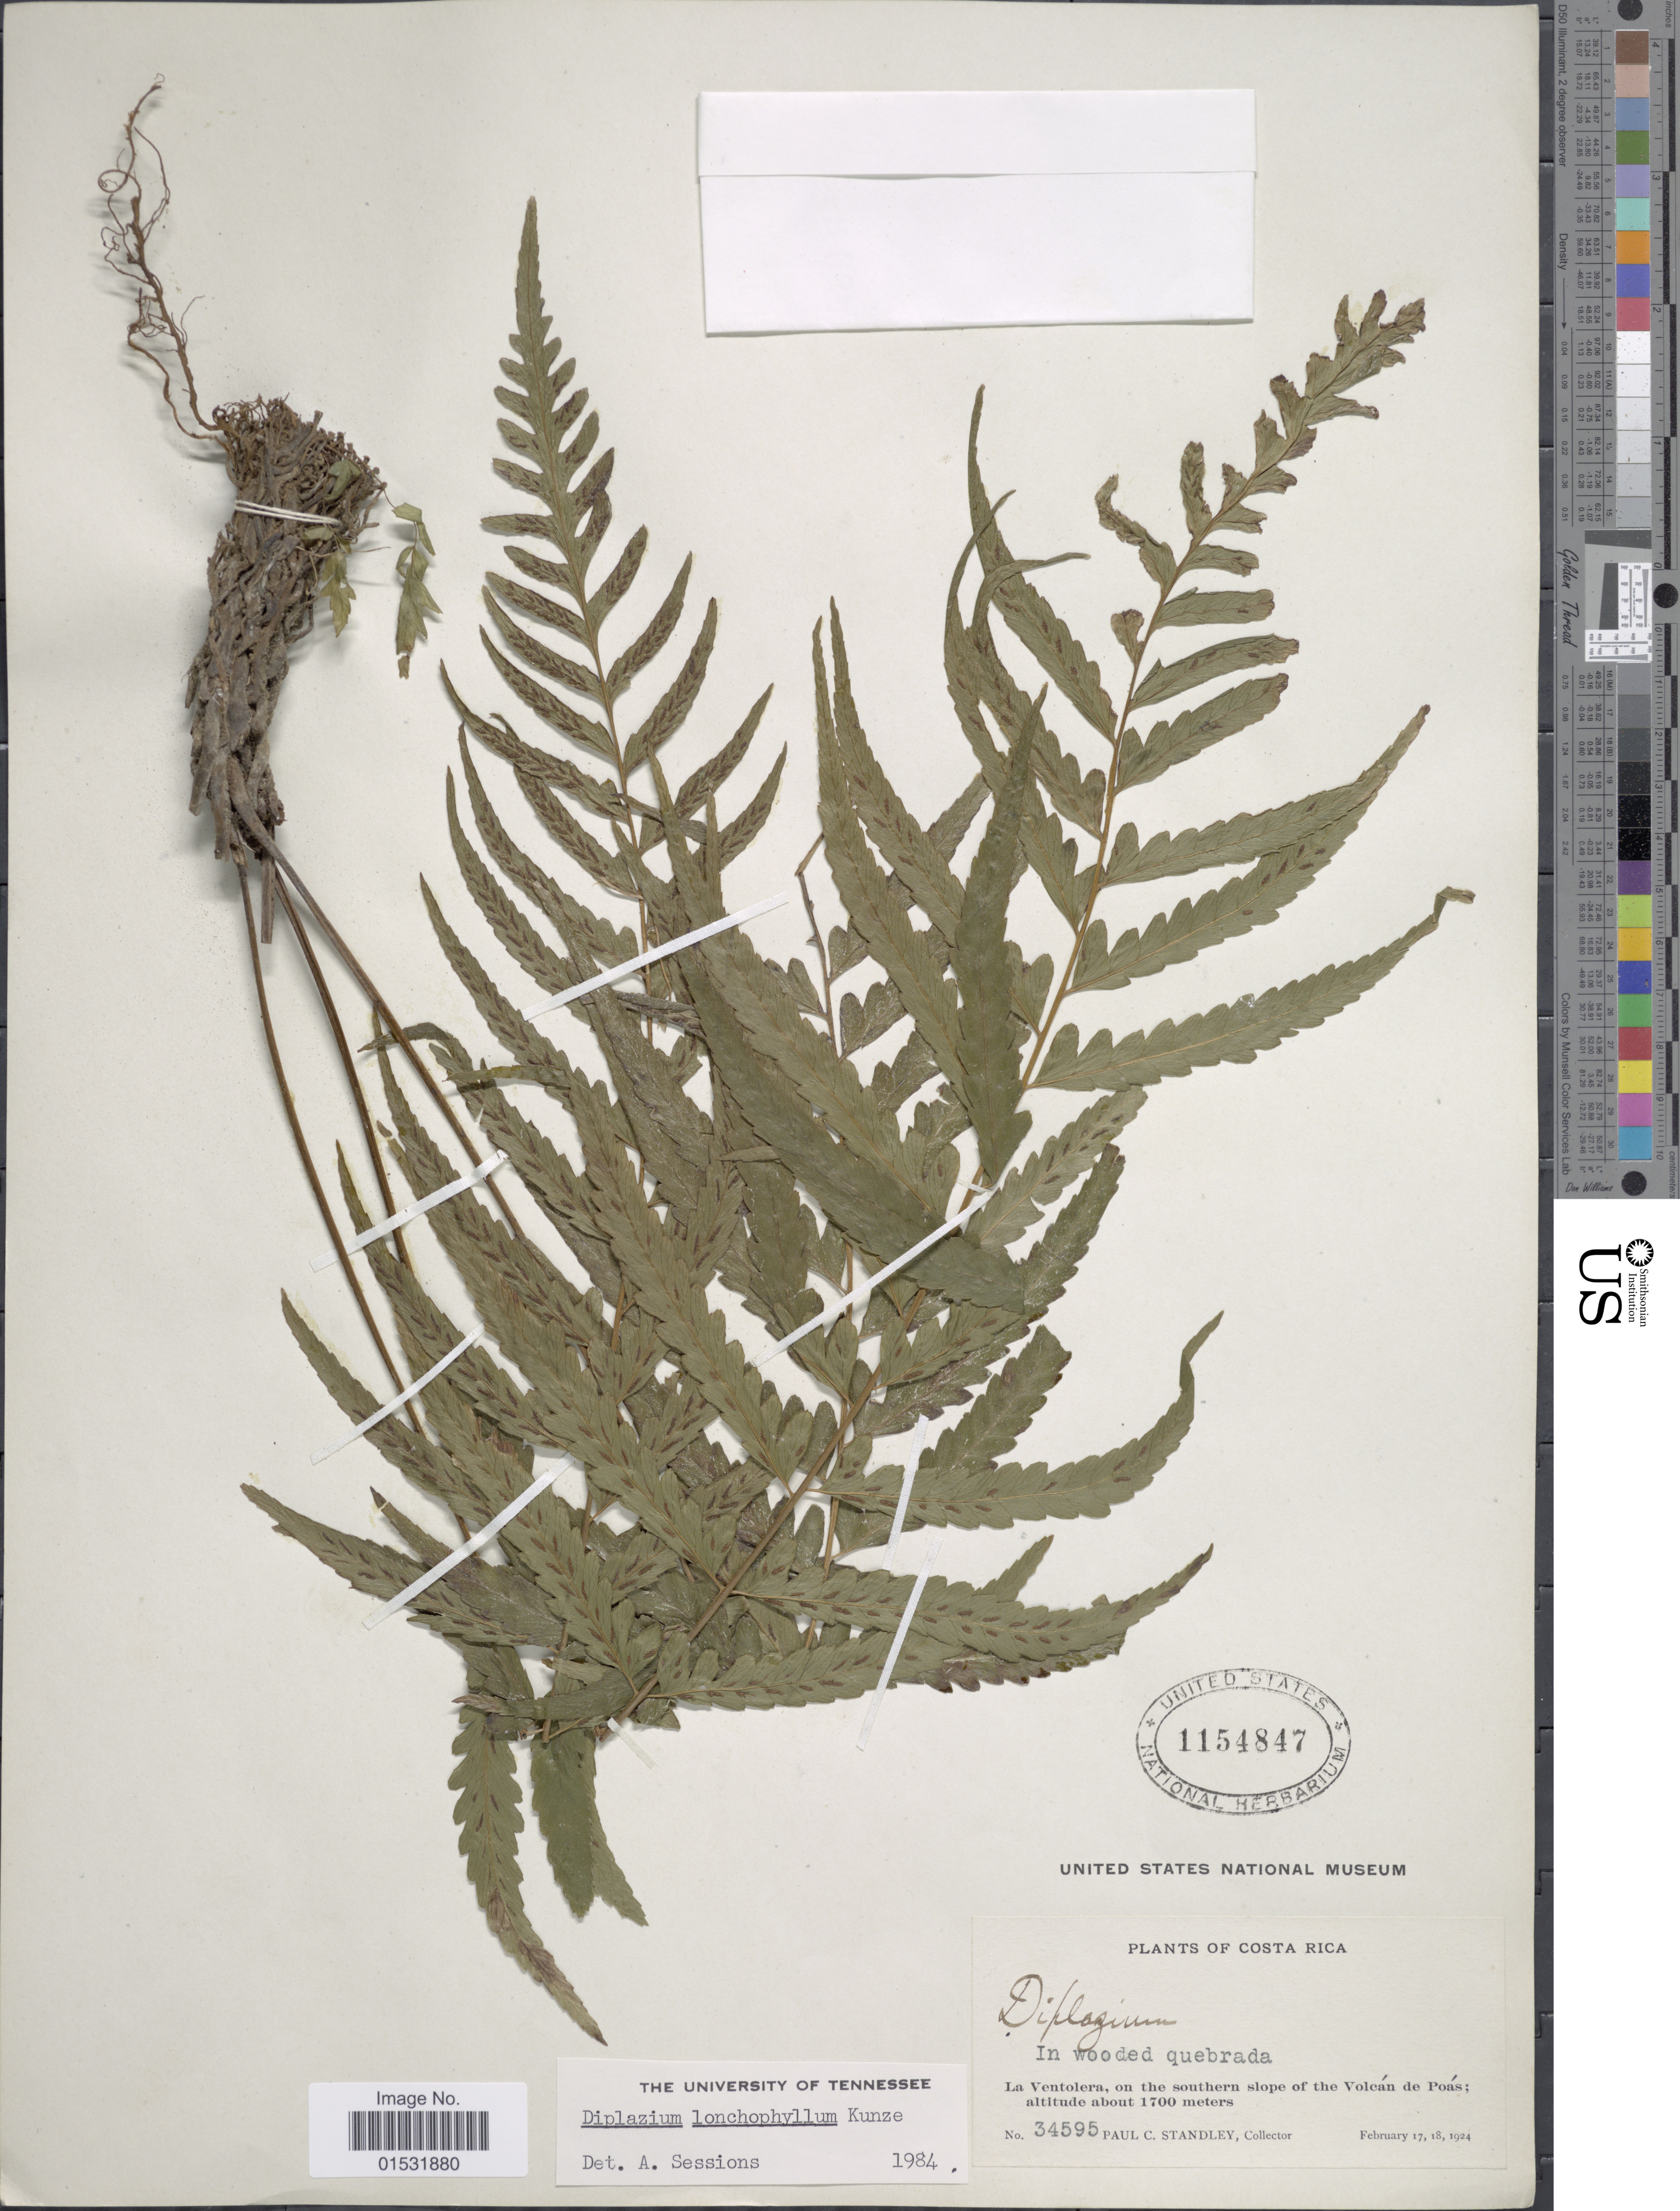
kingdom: Plantae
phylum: Tracheophyta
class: Polypodiopsida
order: Polypodiales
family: Athyriaceae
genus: Diplazium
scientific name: Diplazium lonchophyllum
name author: Kunze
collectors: P. C. Standley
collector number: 34595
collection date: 1924-02-17/1924-02-18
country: Costa Rica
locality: La Ventolera, on the southern slope of the Volcán de Poás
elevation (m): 1700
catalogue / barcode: US 1154847